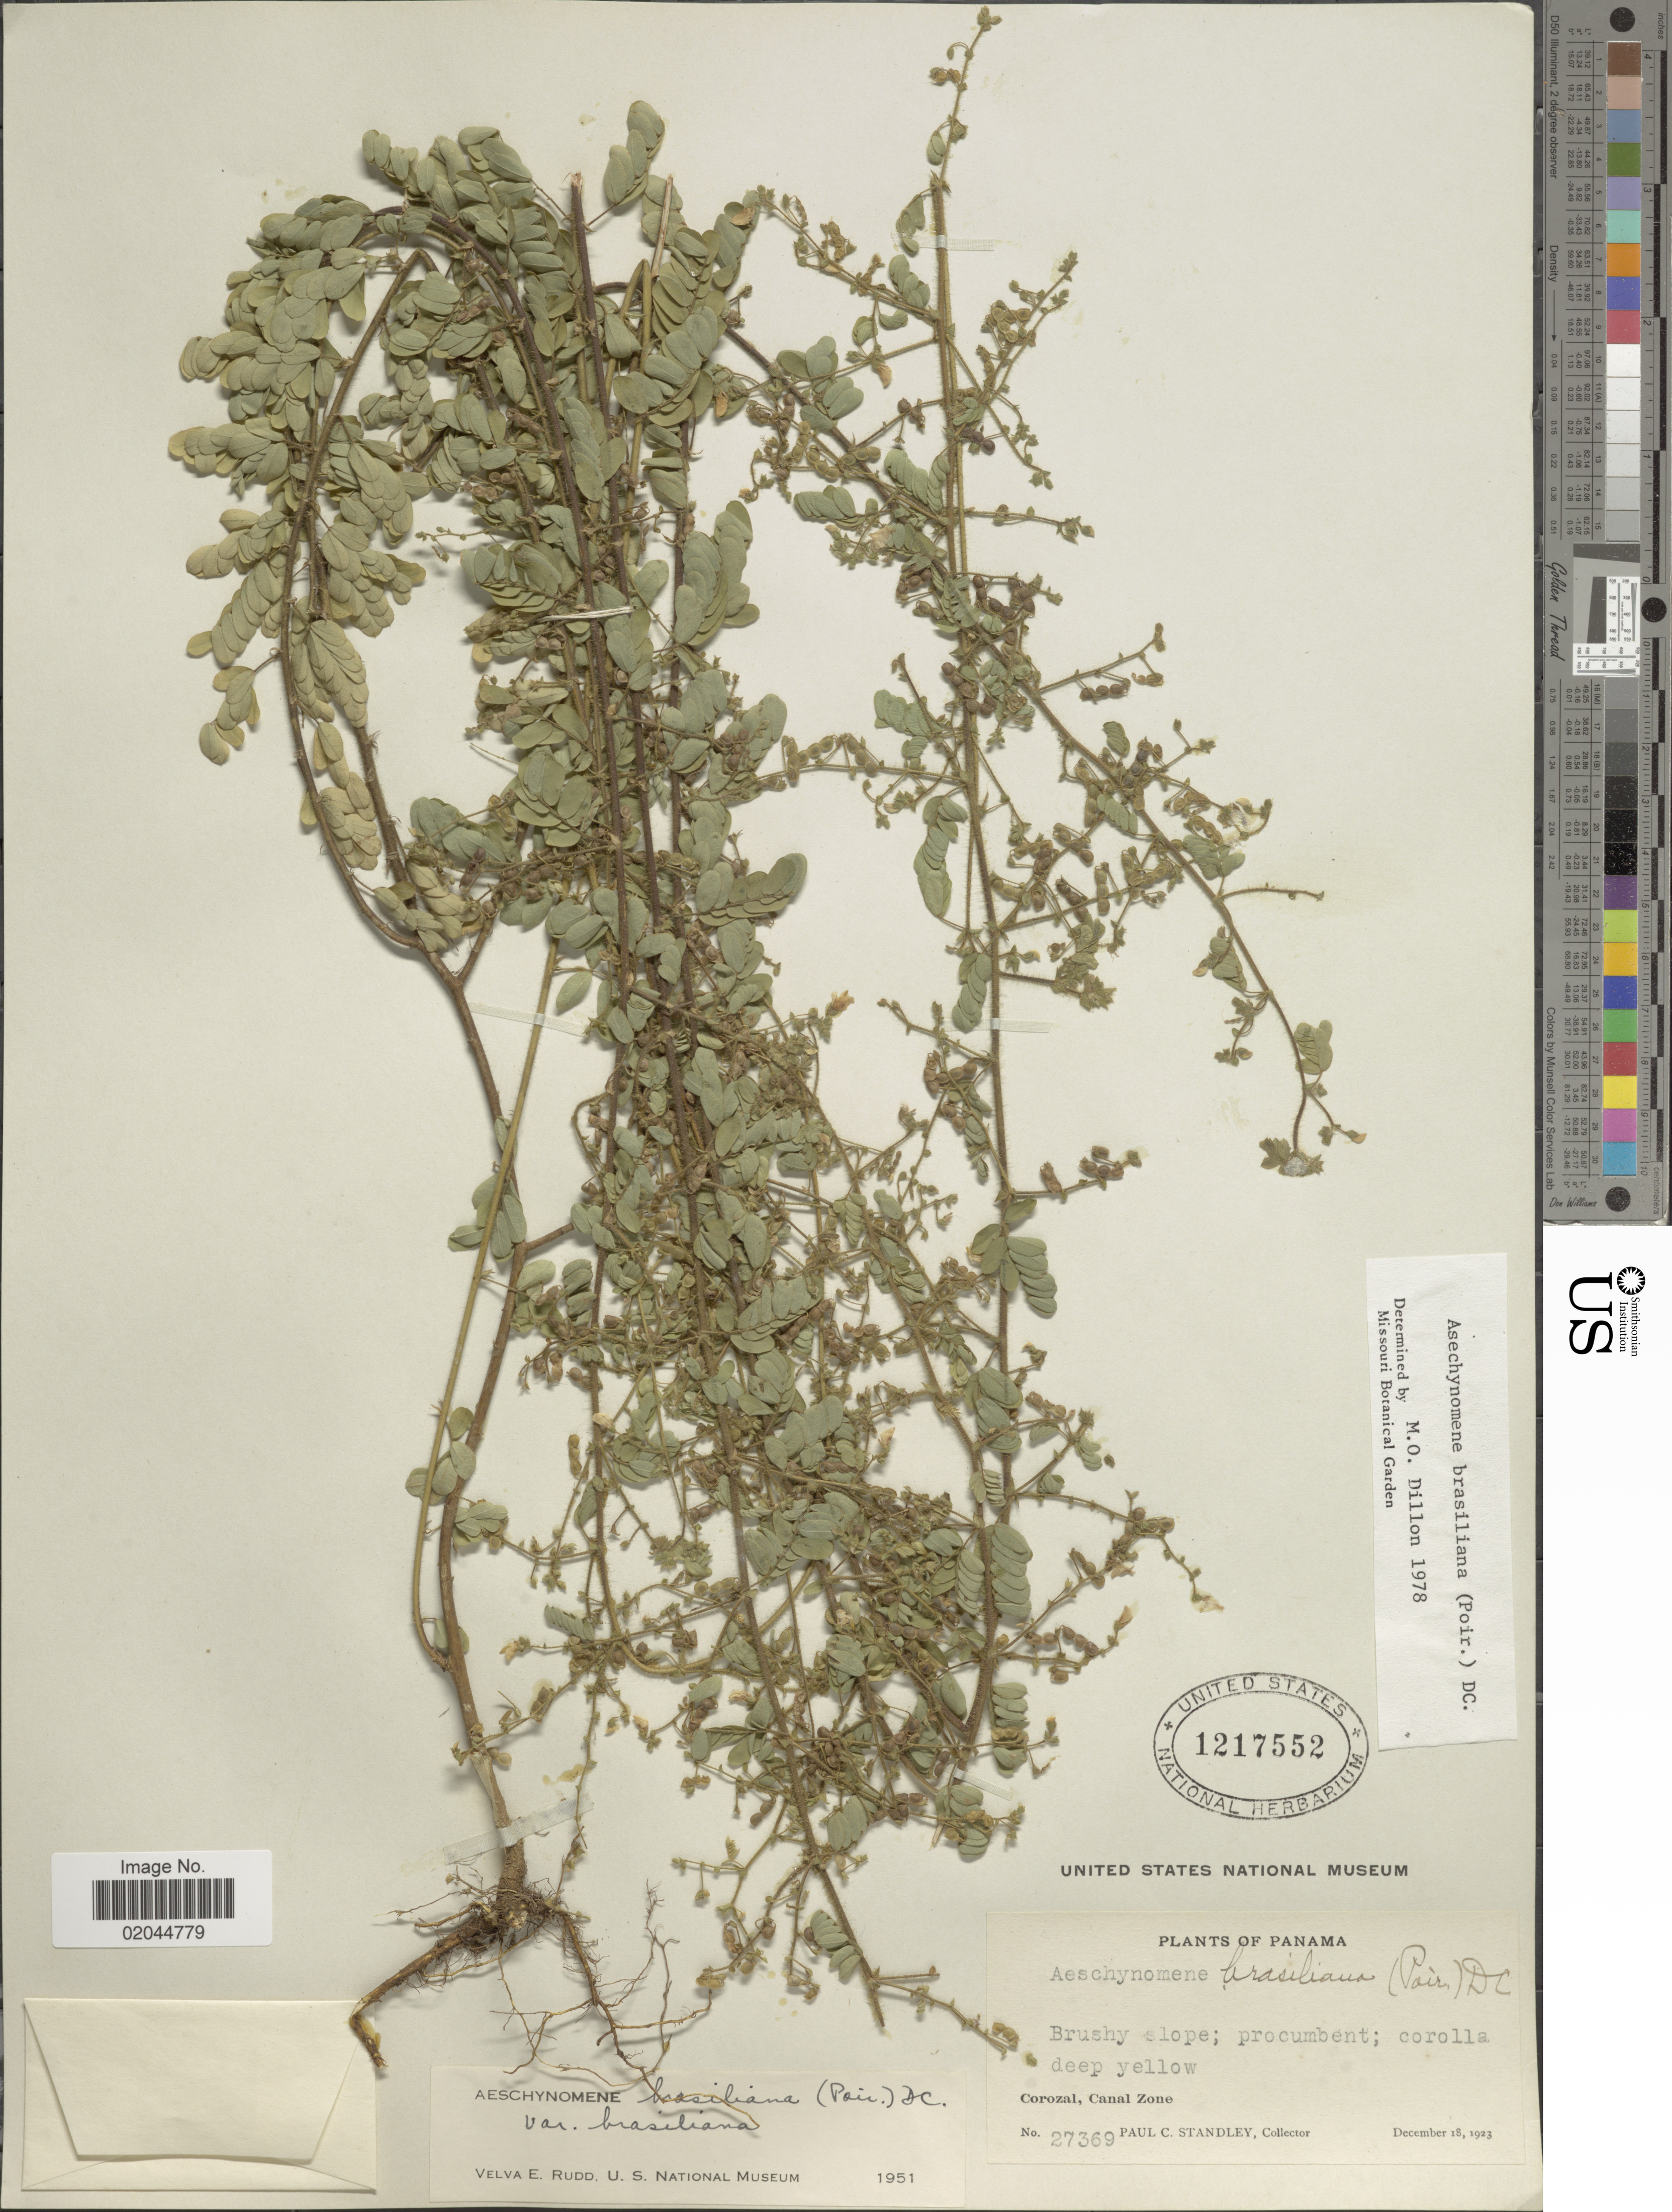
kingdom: Plantae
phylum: Tracheophyta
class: Magnoliopsida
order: Fabales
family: Fabaceae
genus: Aeschynomene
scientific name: Aeschynomene brasiliana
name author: (Poir.) DC.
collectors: P. C. Standley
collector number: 27369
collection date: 1923-12-18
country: Panama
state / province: Colón / Panamá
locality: Corozal, Canal Zone, Panama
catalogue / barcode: US 1217552